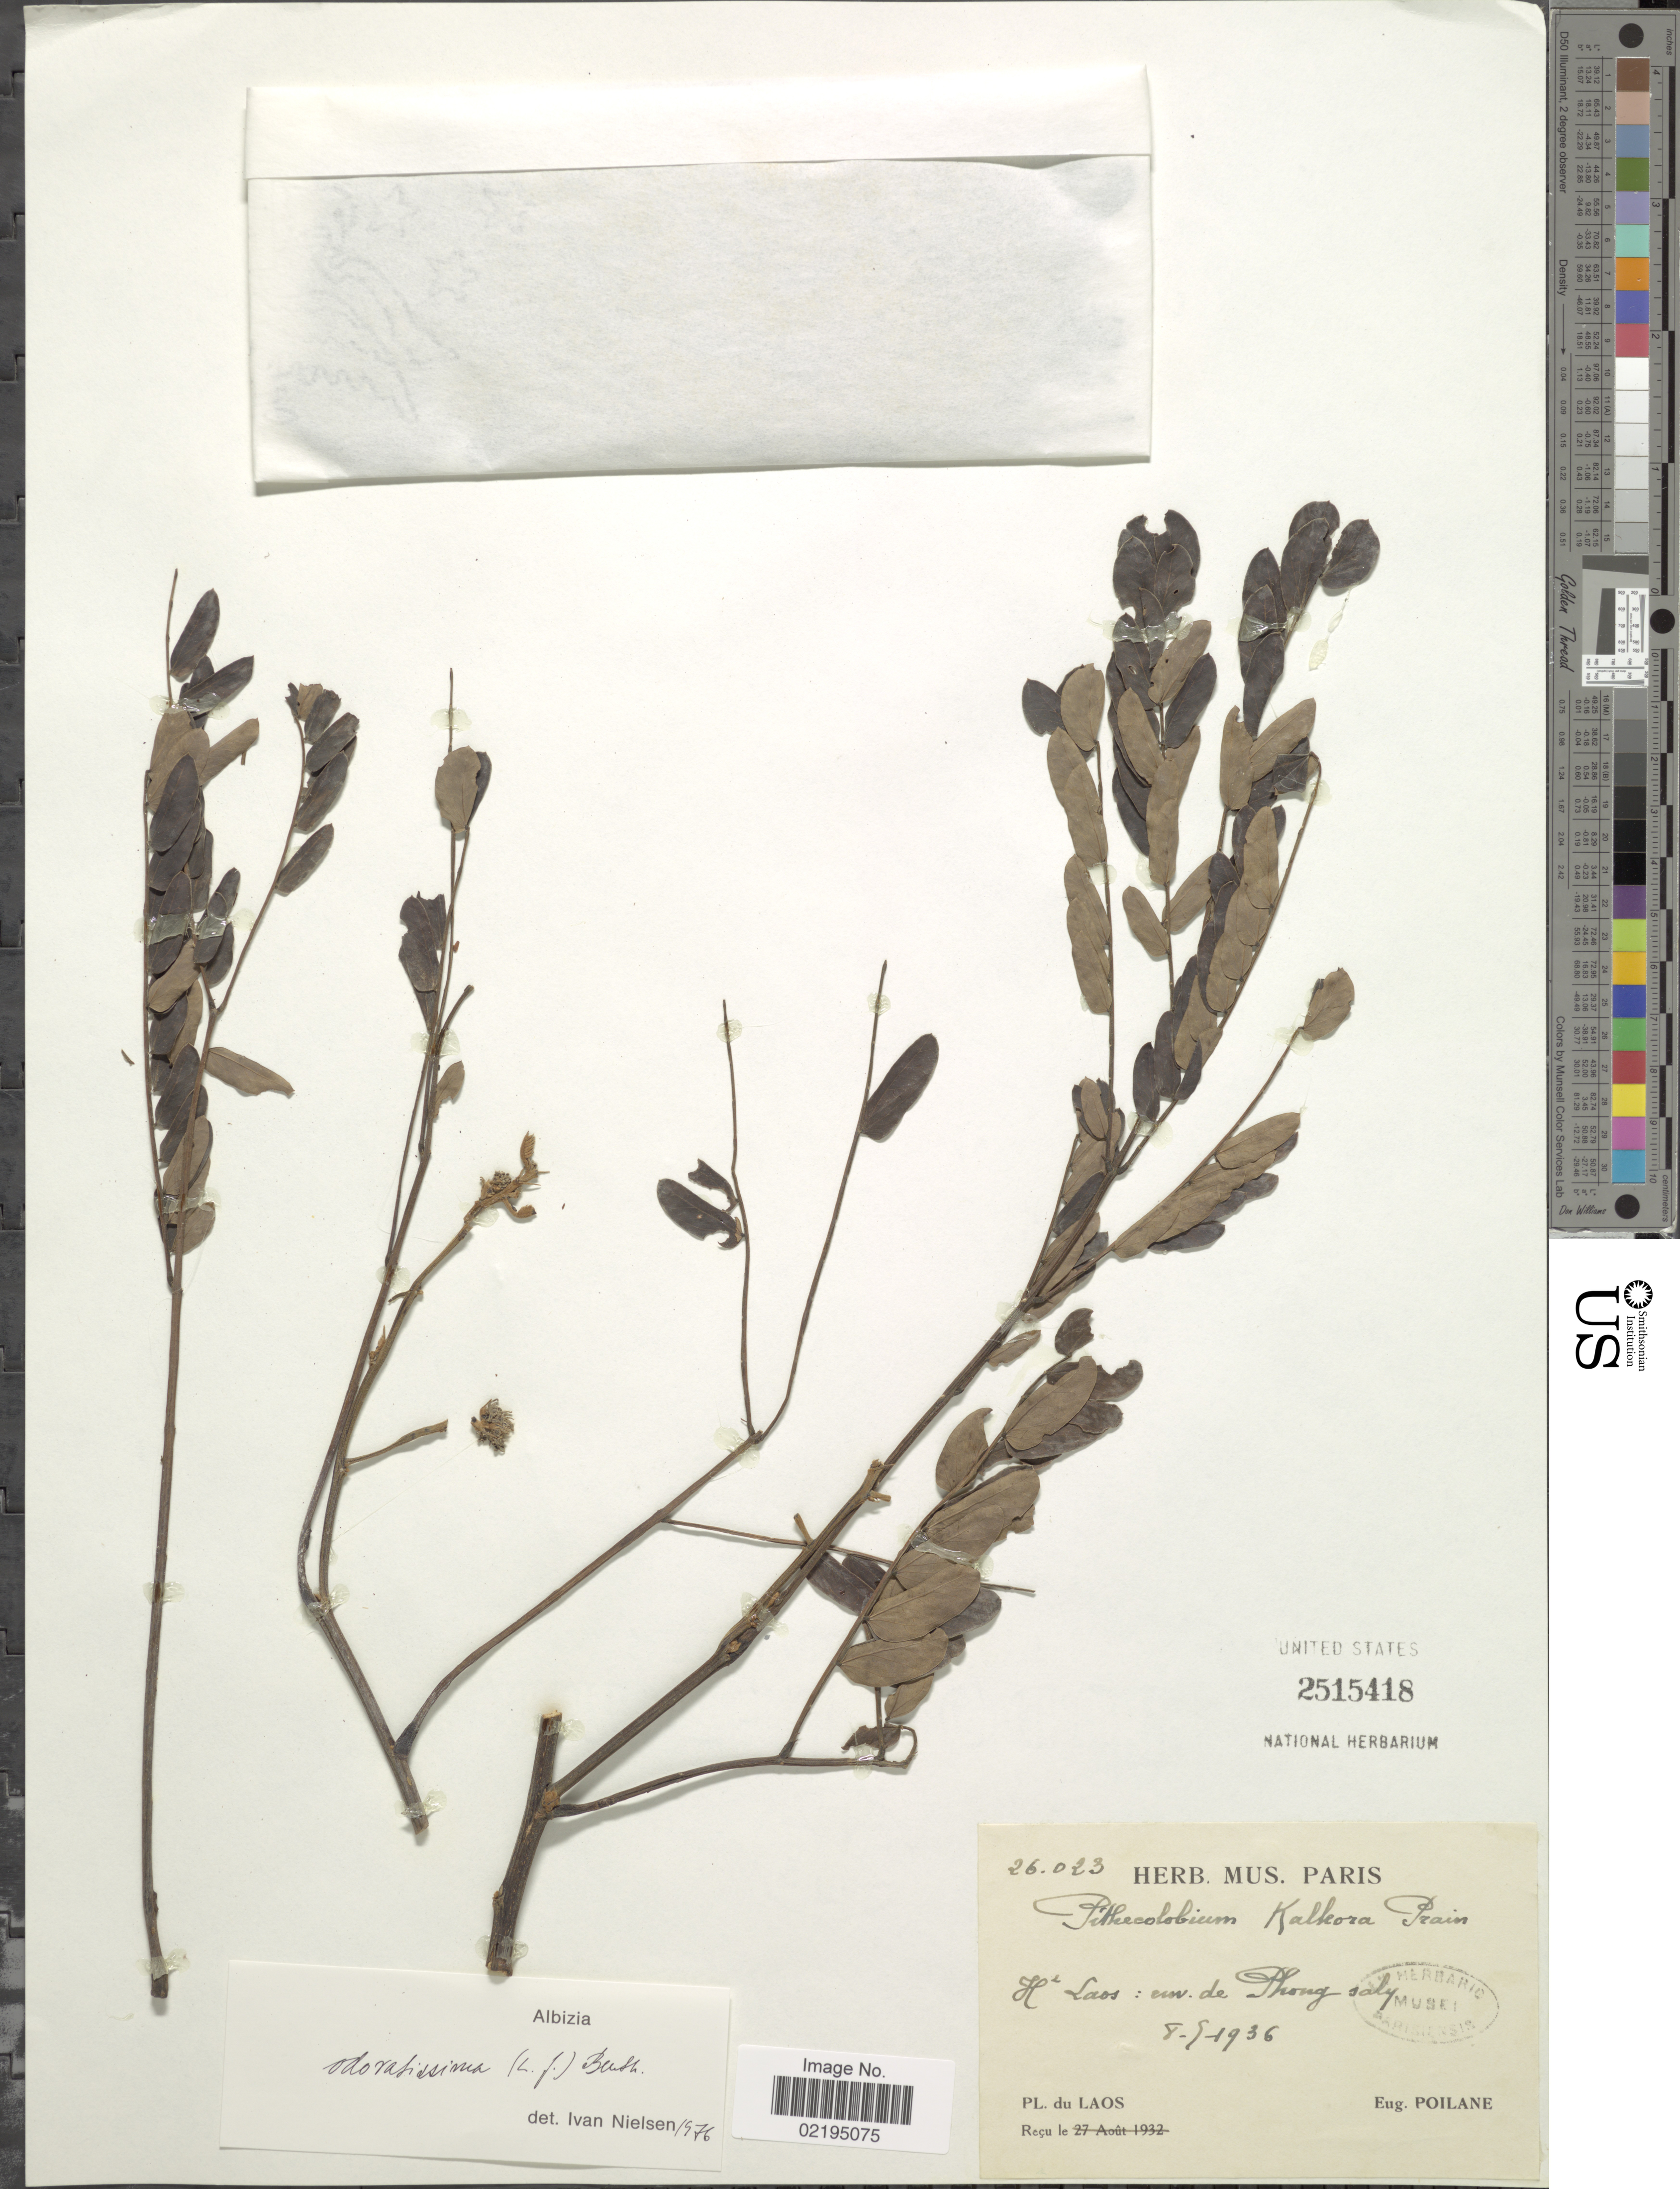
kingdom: Plantae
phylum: Tracheophyta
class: Magnoliopsida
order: Fabales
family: Fabaceae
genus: Albizia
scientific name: Albizia odoratissima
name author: (L. f.) Benth.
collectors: E. Poilane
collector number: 26023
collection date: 1936-09-08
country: Laos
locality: Hte Laos: cisv. de Phong saly. [interpreted]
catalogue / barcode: US 2515418